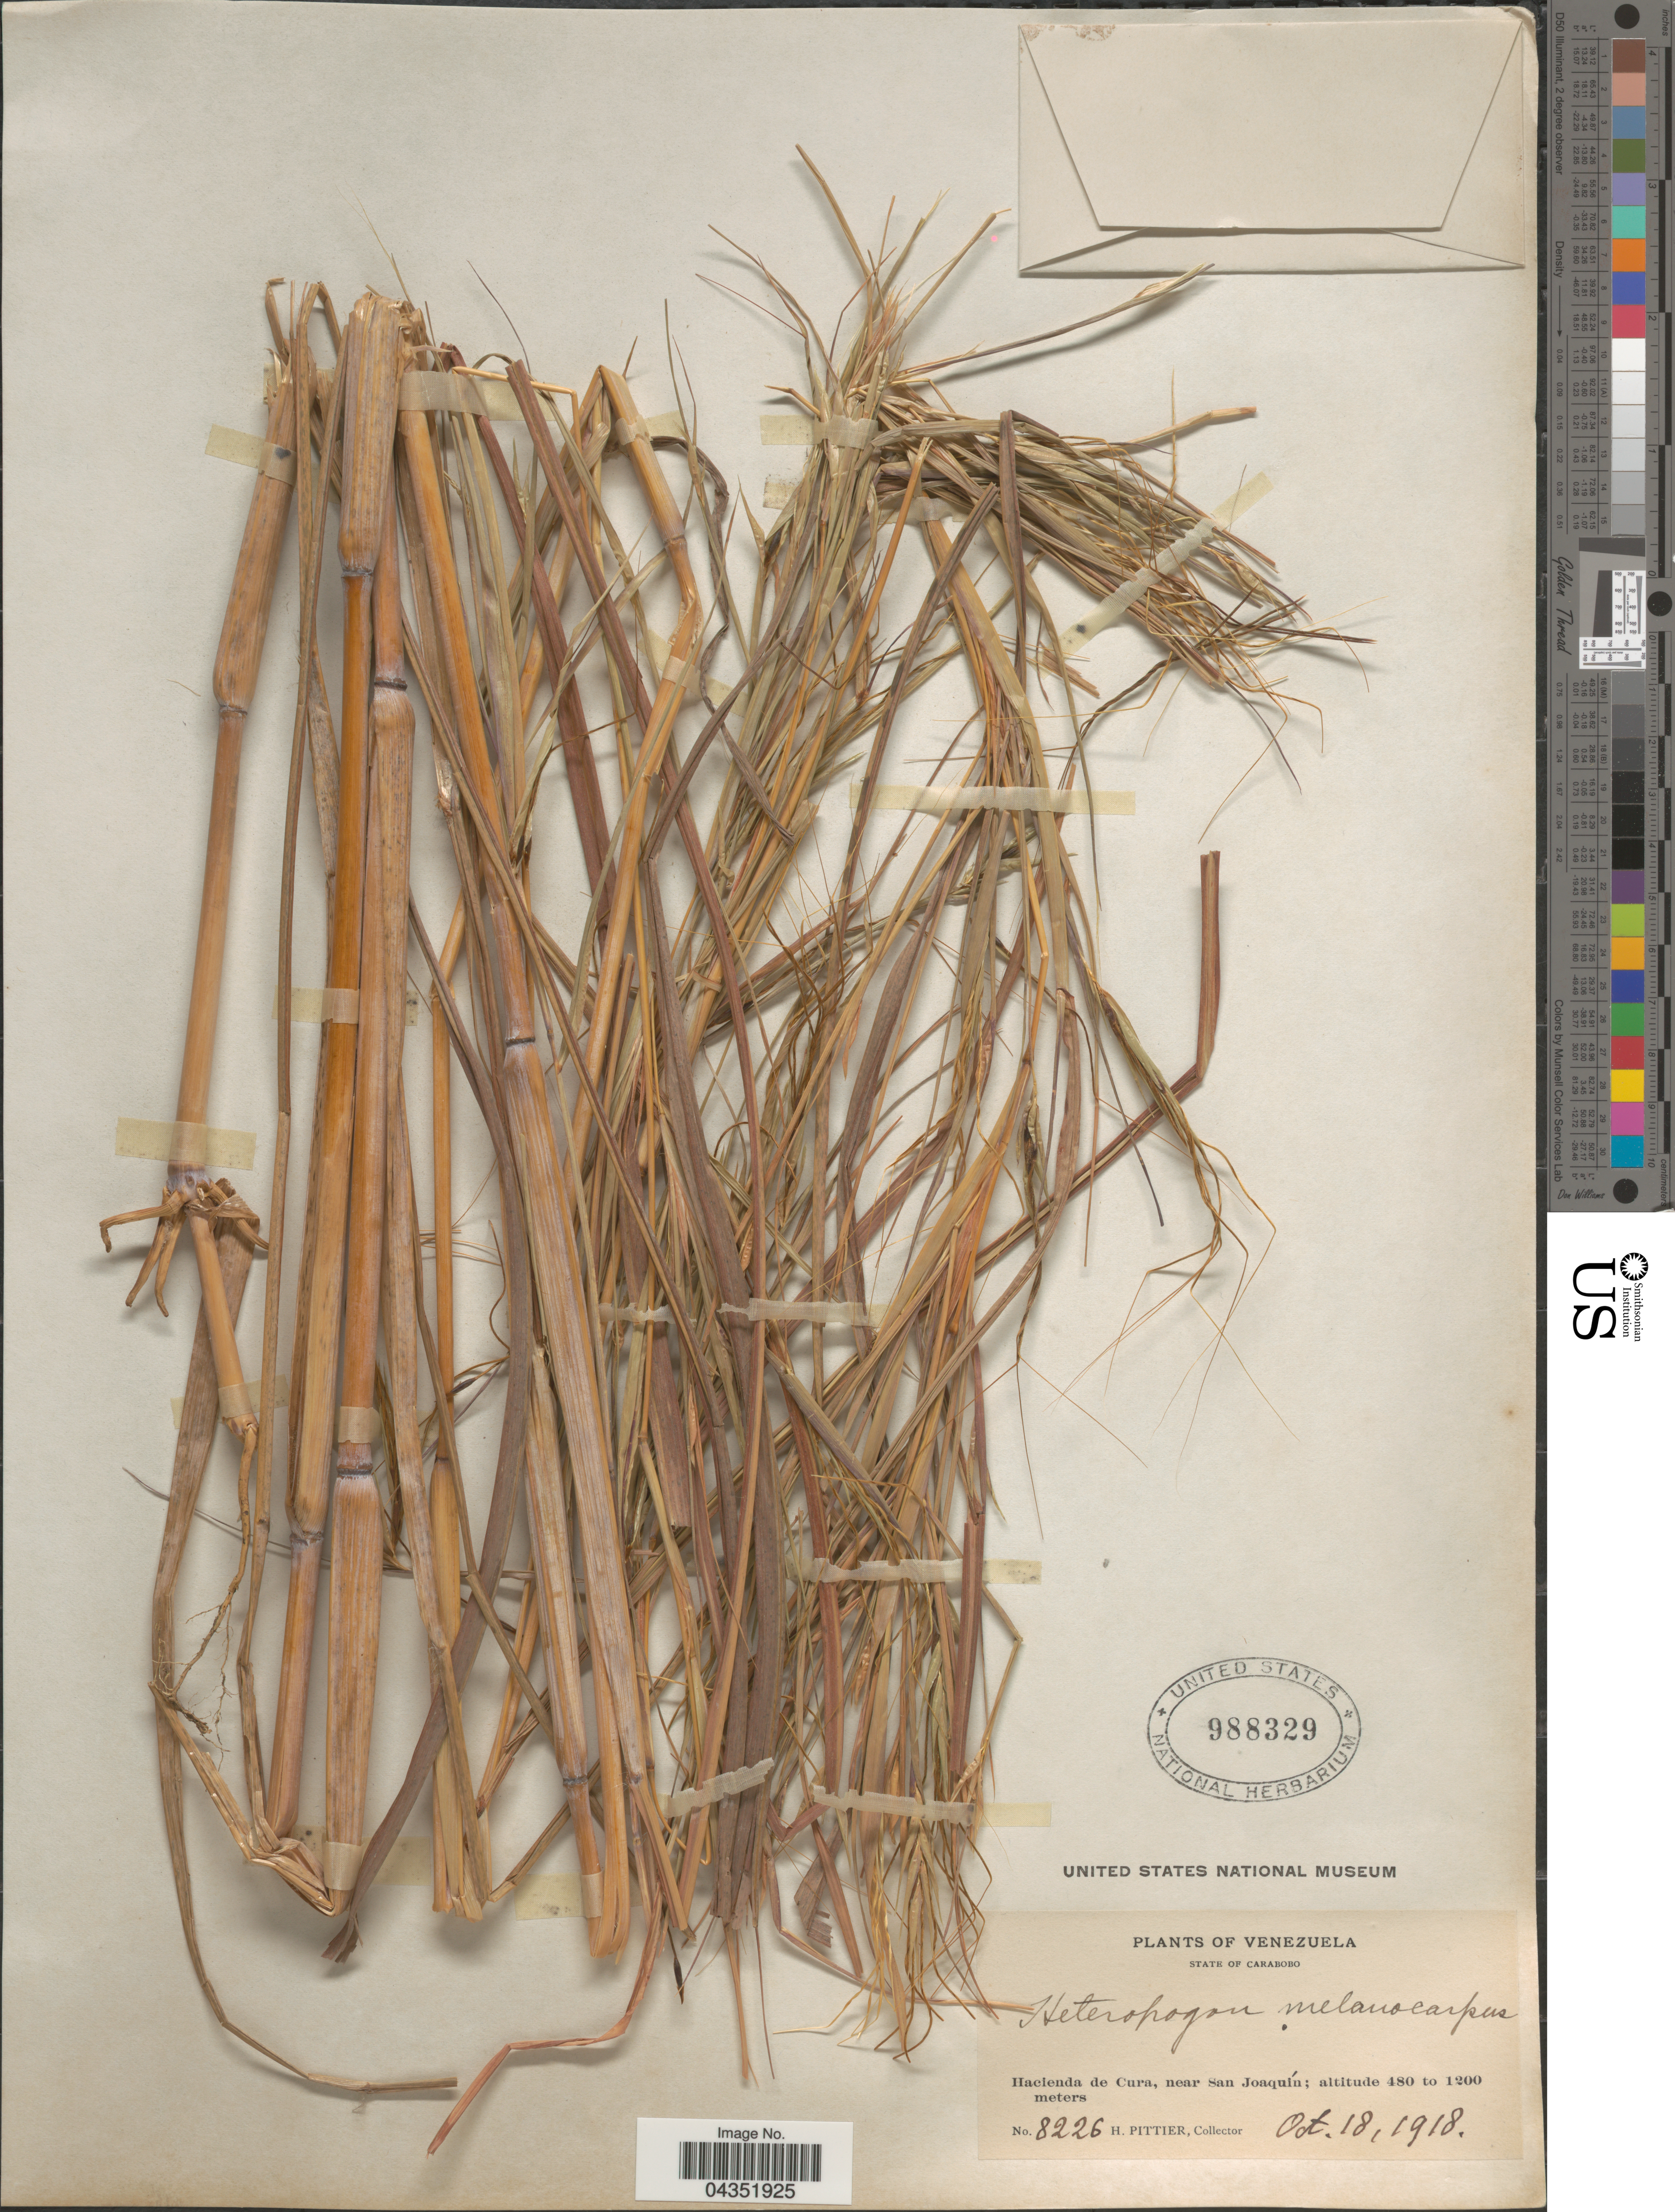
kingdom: Plantae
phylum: Tracheophyta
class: Liliopsida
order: Poales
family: Poaceae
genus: Heteropogon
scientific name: Heteropogon melanocarpus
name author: (Elliott) Benth.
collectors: H. F. Pittier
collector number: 8226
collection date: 1918-10-18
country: Venezuela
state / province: Carabobo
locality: Hacienda de Cura, near San Joaquín.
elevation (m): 480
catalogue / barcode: US 988329